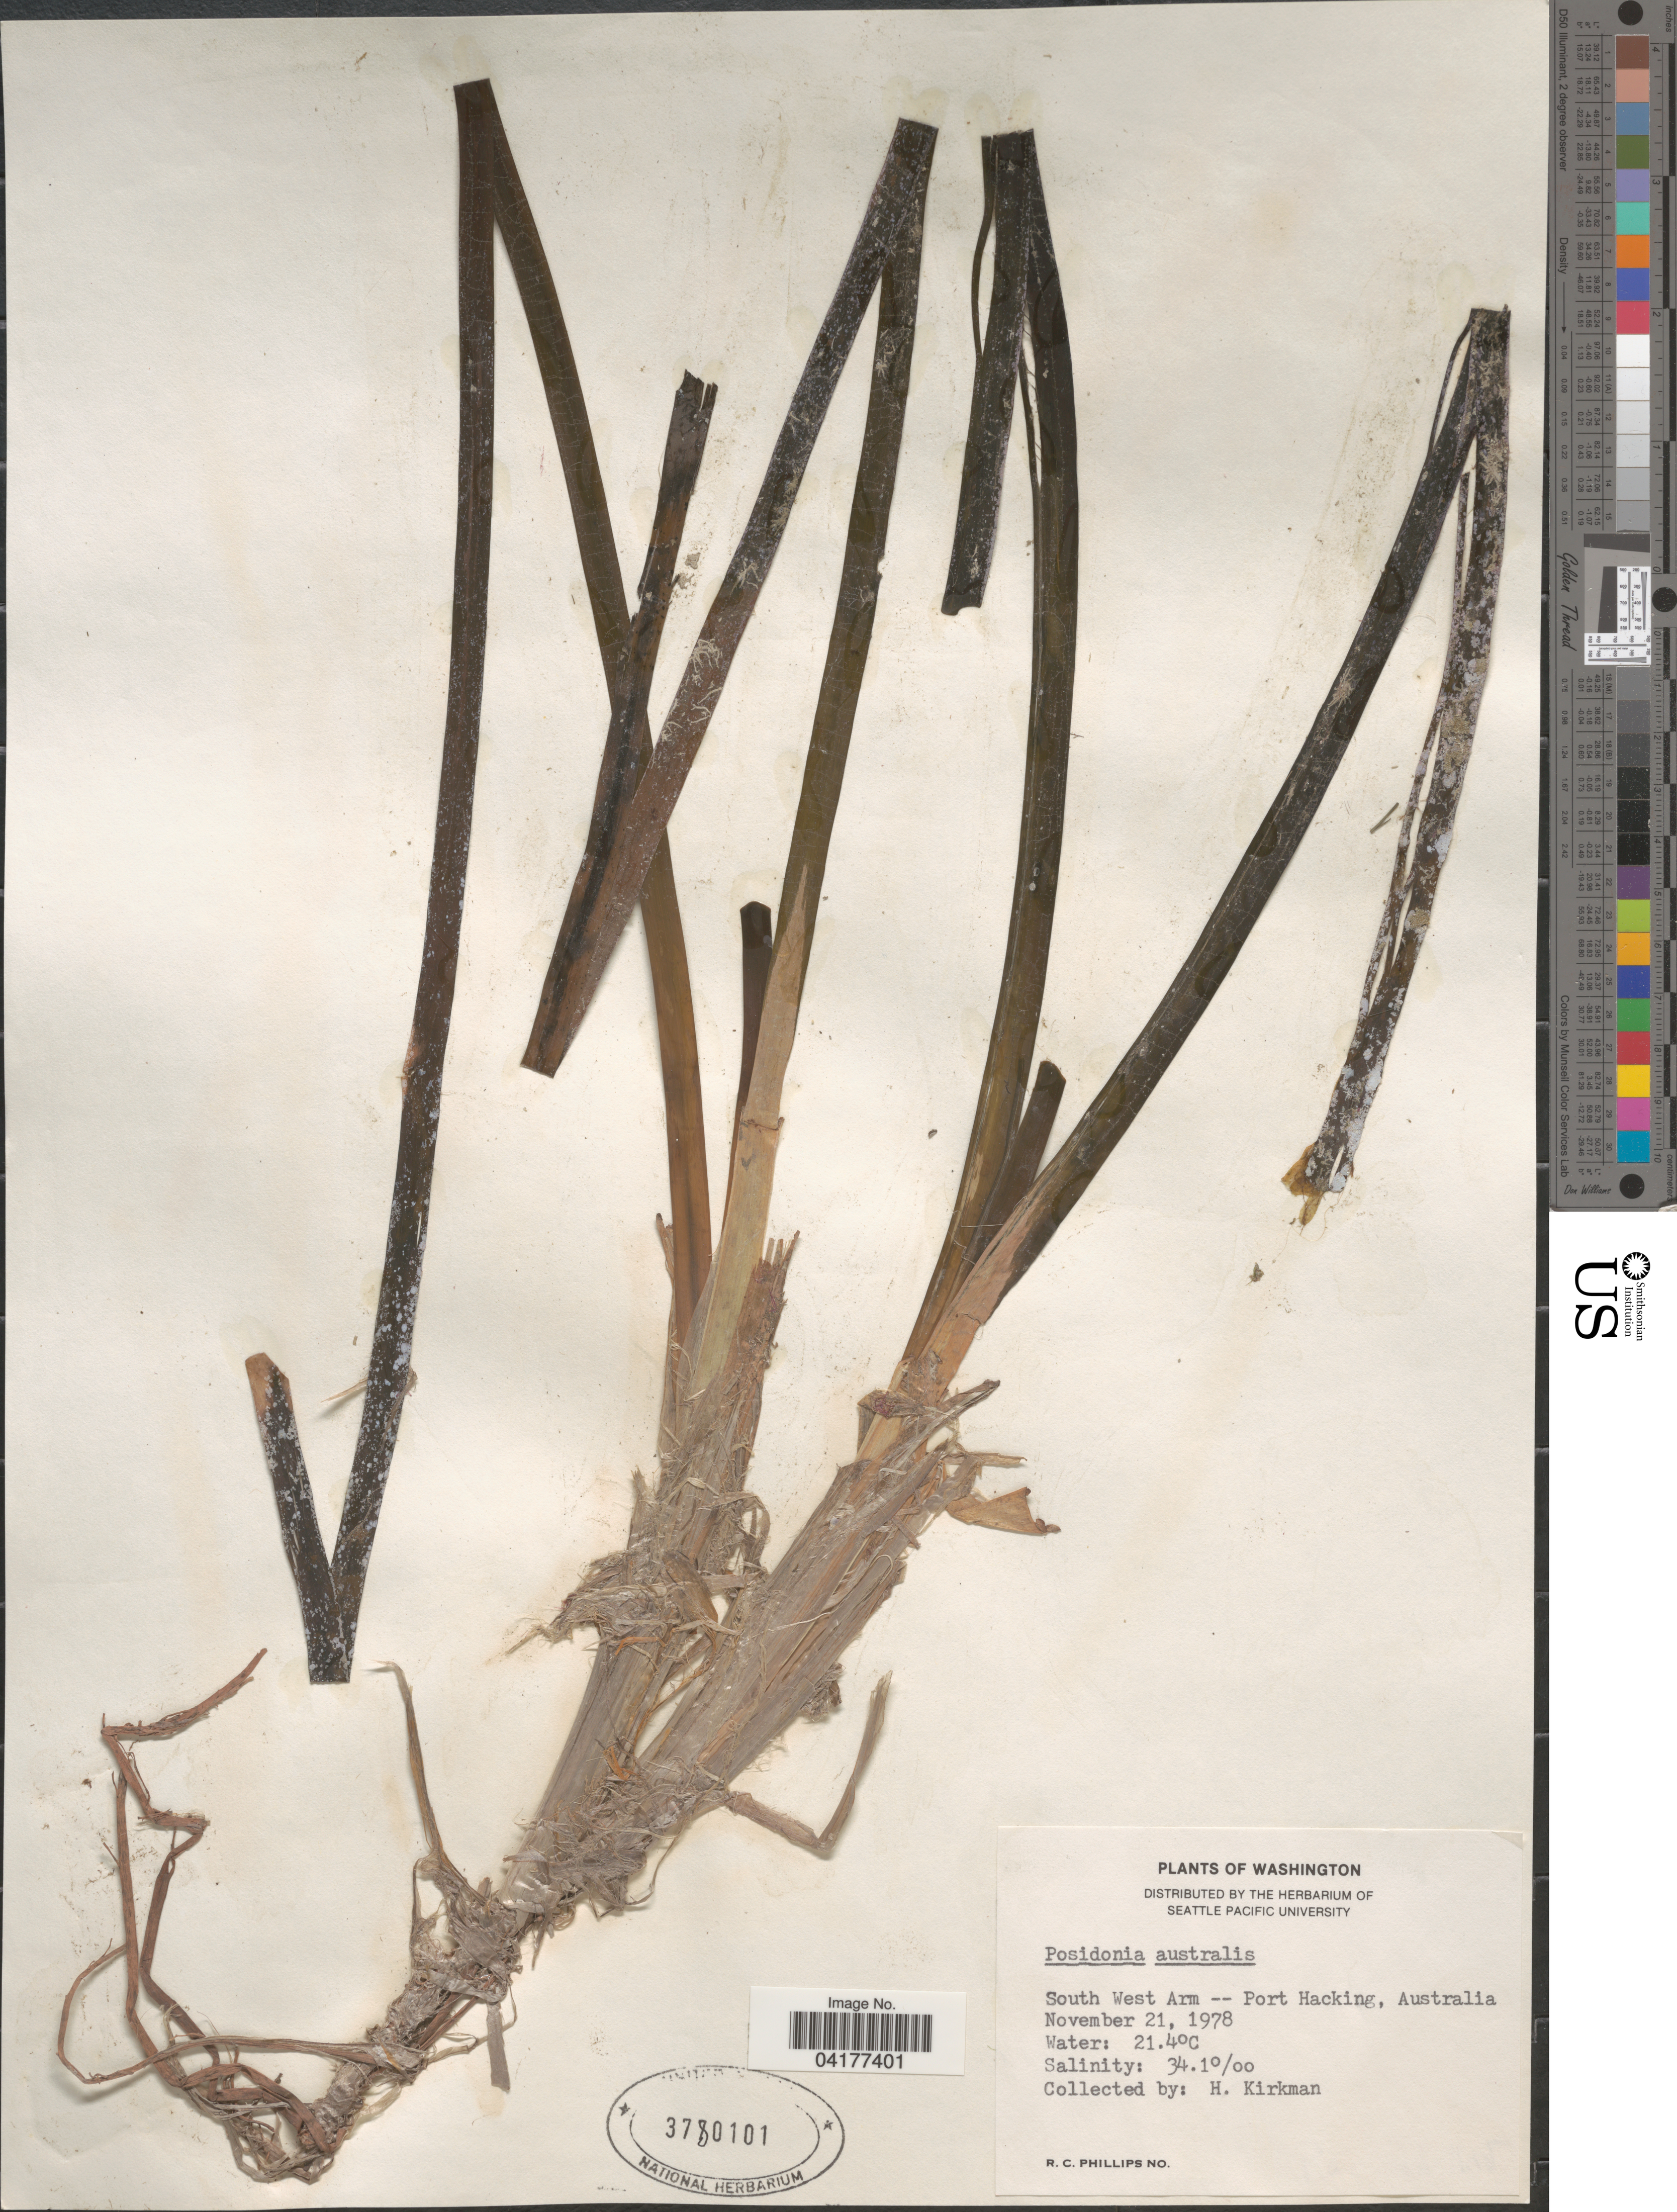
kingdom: Plantae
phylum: Tracheophyta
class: Liliopsida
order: Alismatales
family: Posidoniaceae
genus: Posidonia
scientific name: Posidonia australis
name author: Hook. f.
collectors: H. Kirkman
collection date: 1978-11-21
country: Australia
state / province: New South Wales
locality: South West Arm -- Port Hacking.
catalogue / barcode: US 3780101